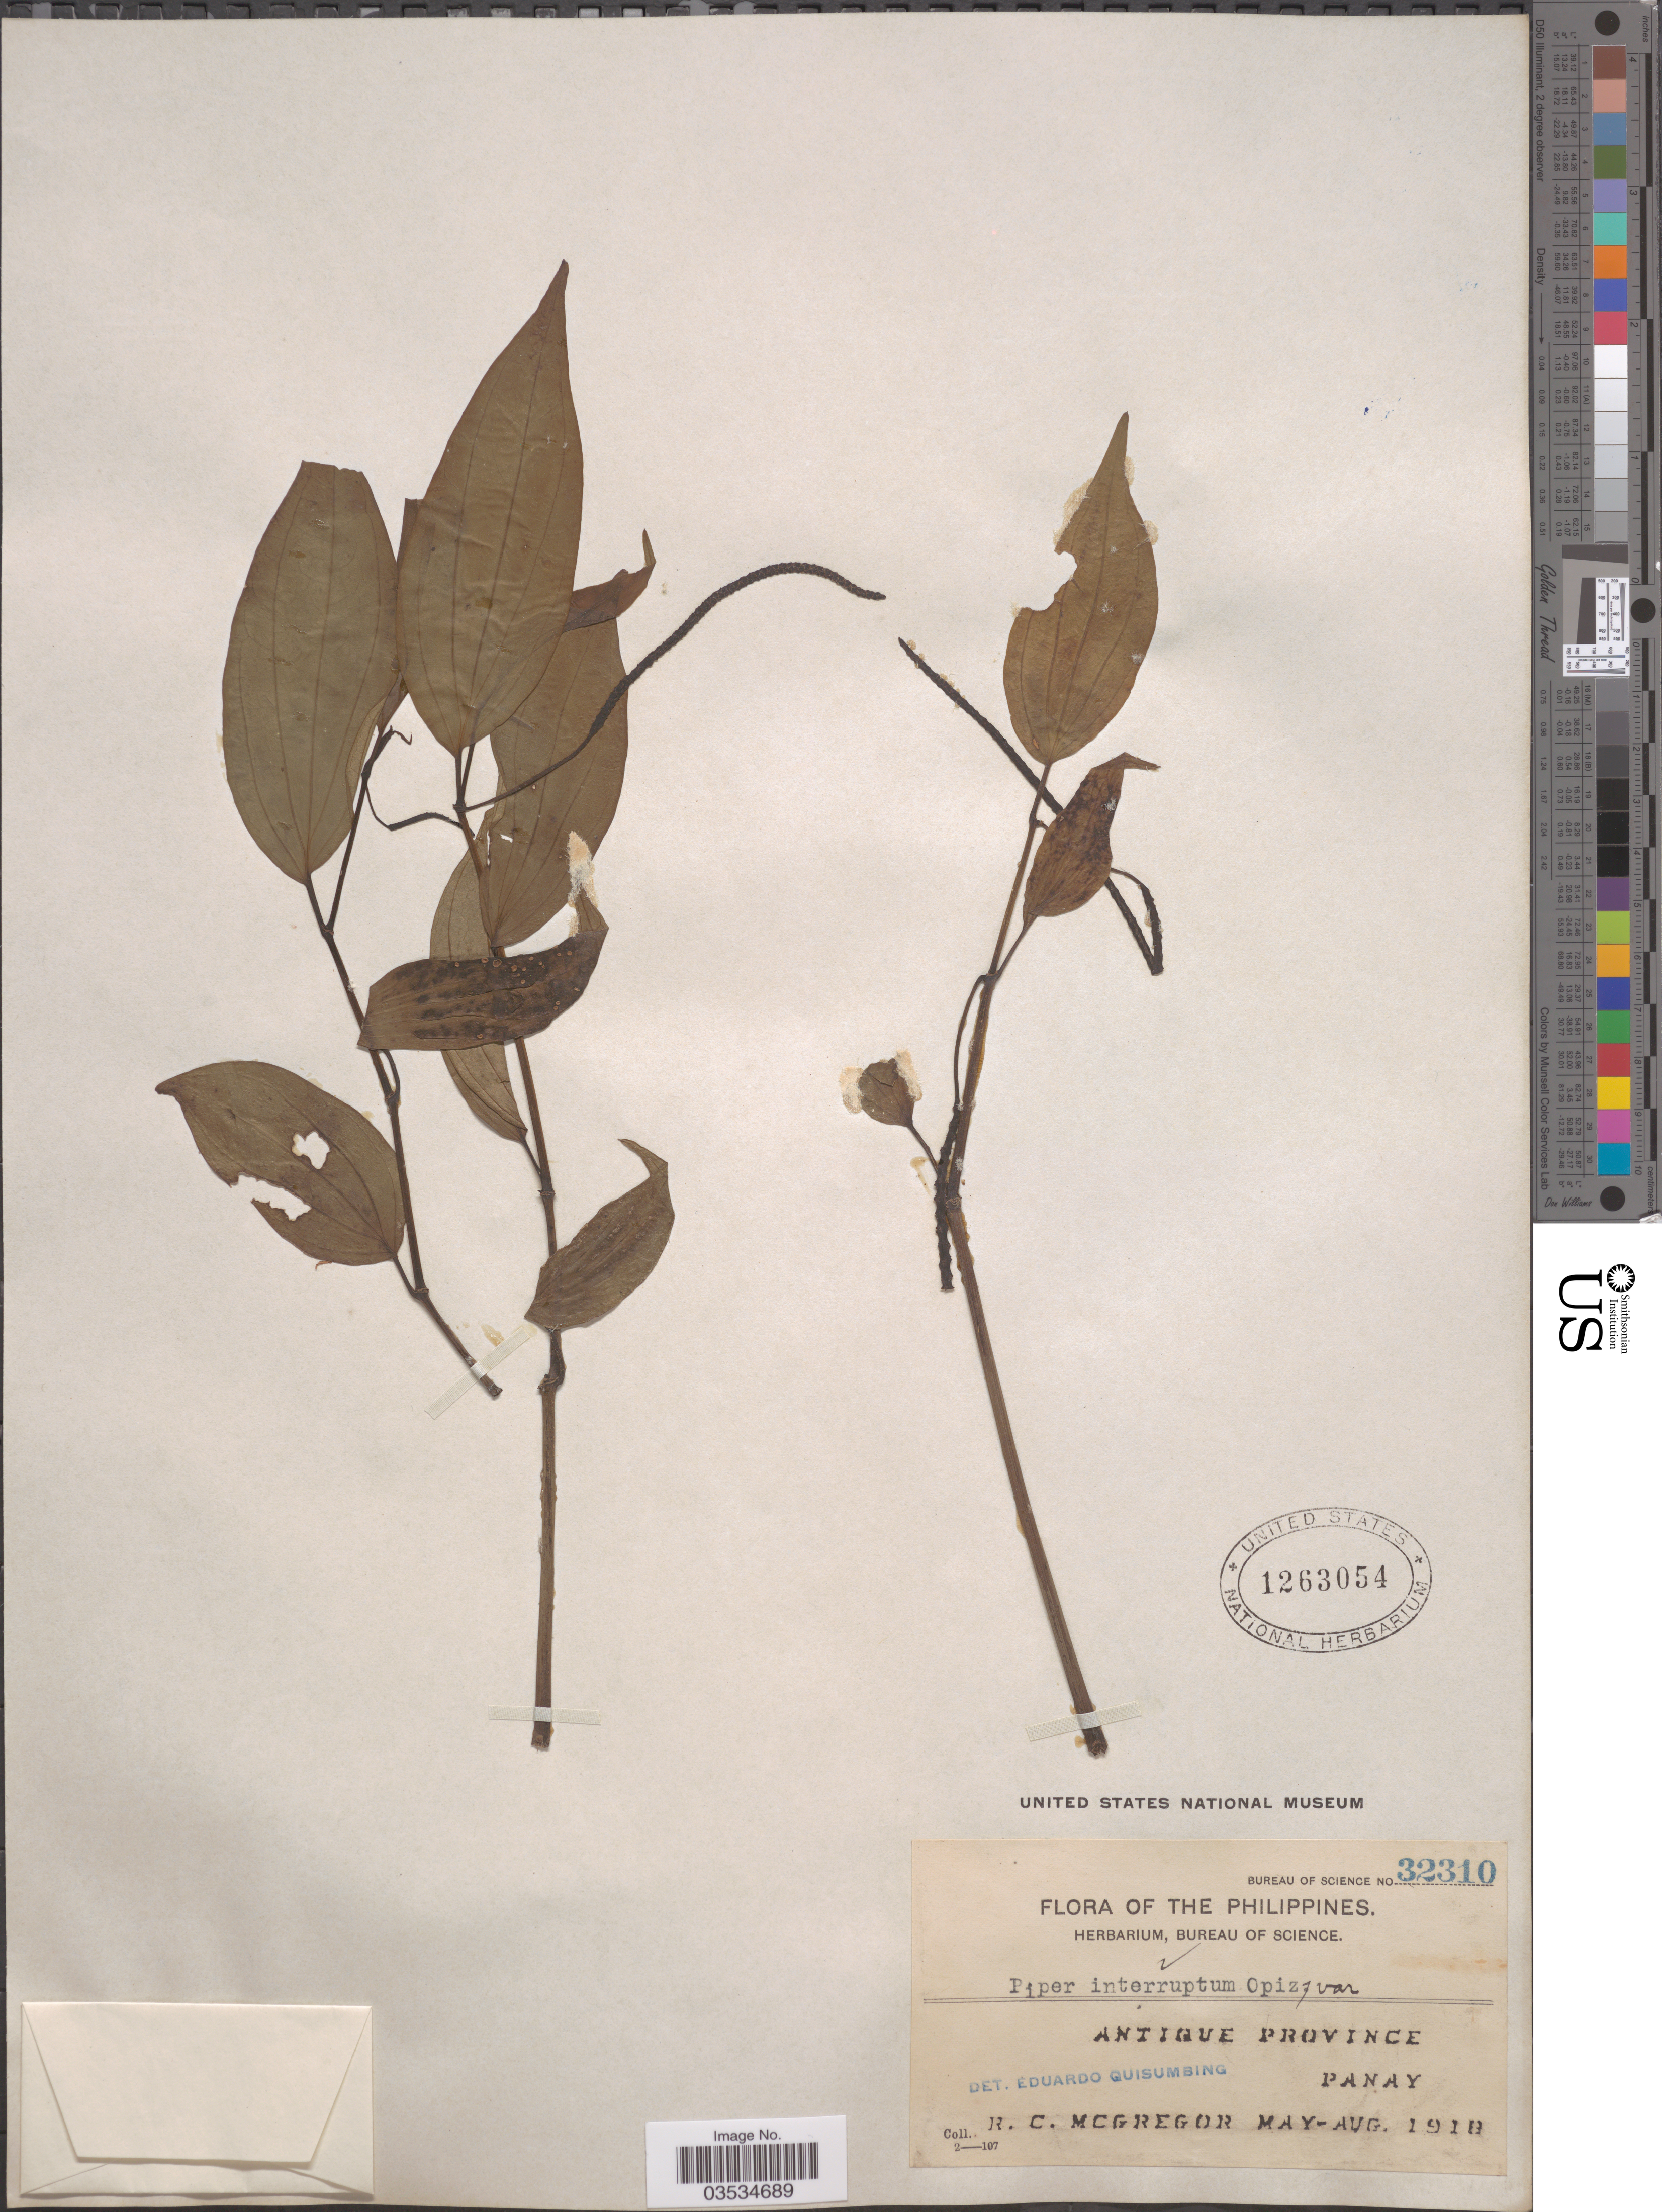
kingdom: Plantae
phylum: Tracheophyta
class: Magnoliopsida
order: Piperales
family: Piperaceae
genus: Piper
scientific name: Piper interruptum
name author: Opiz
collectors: R. C. McGregor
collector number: Bureau of Science 32310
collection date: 1918-05/1918-08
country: Philippines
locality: Antique Province. Panay.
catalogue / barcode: US 1263054